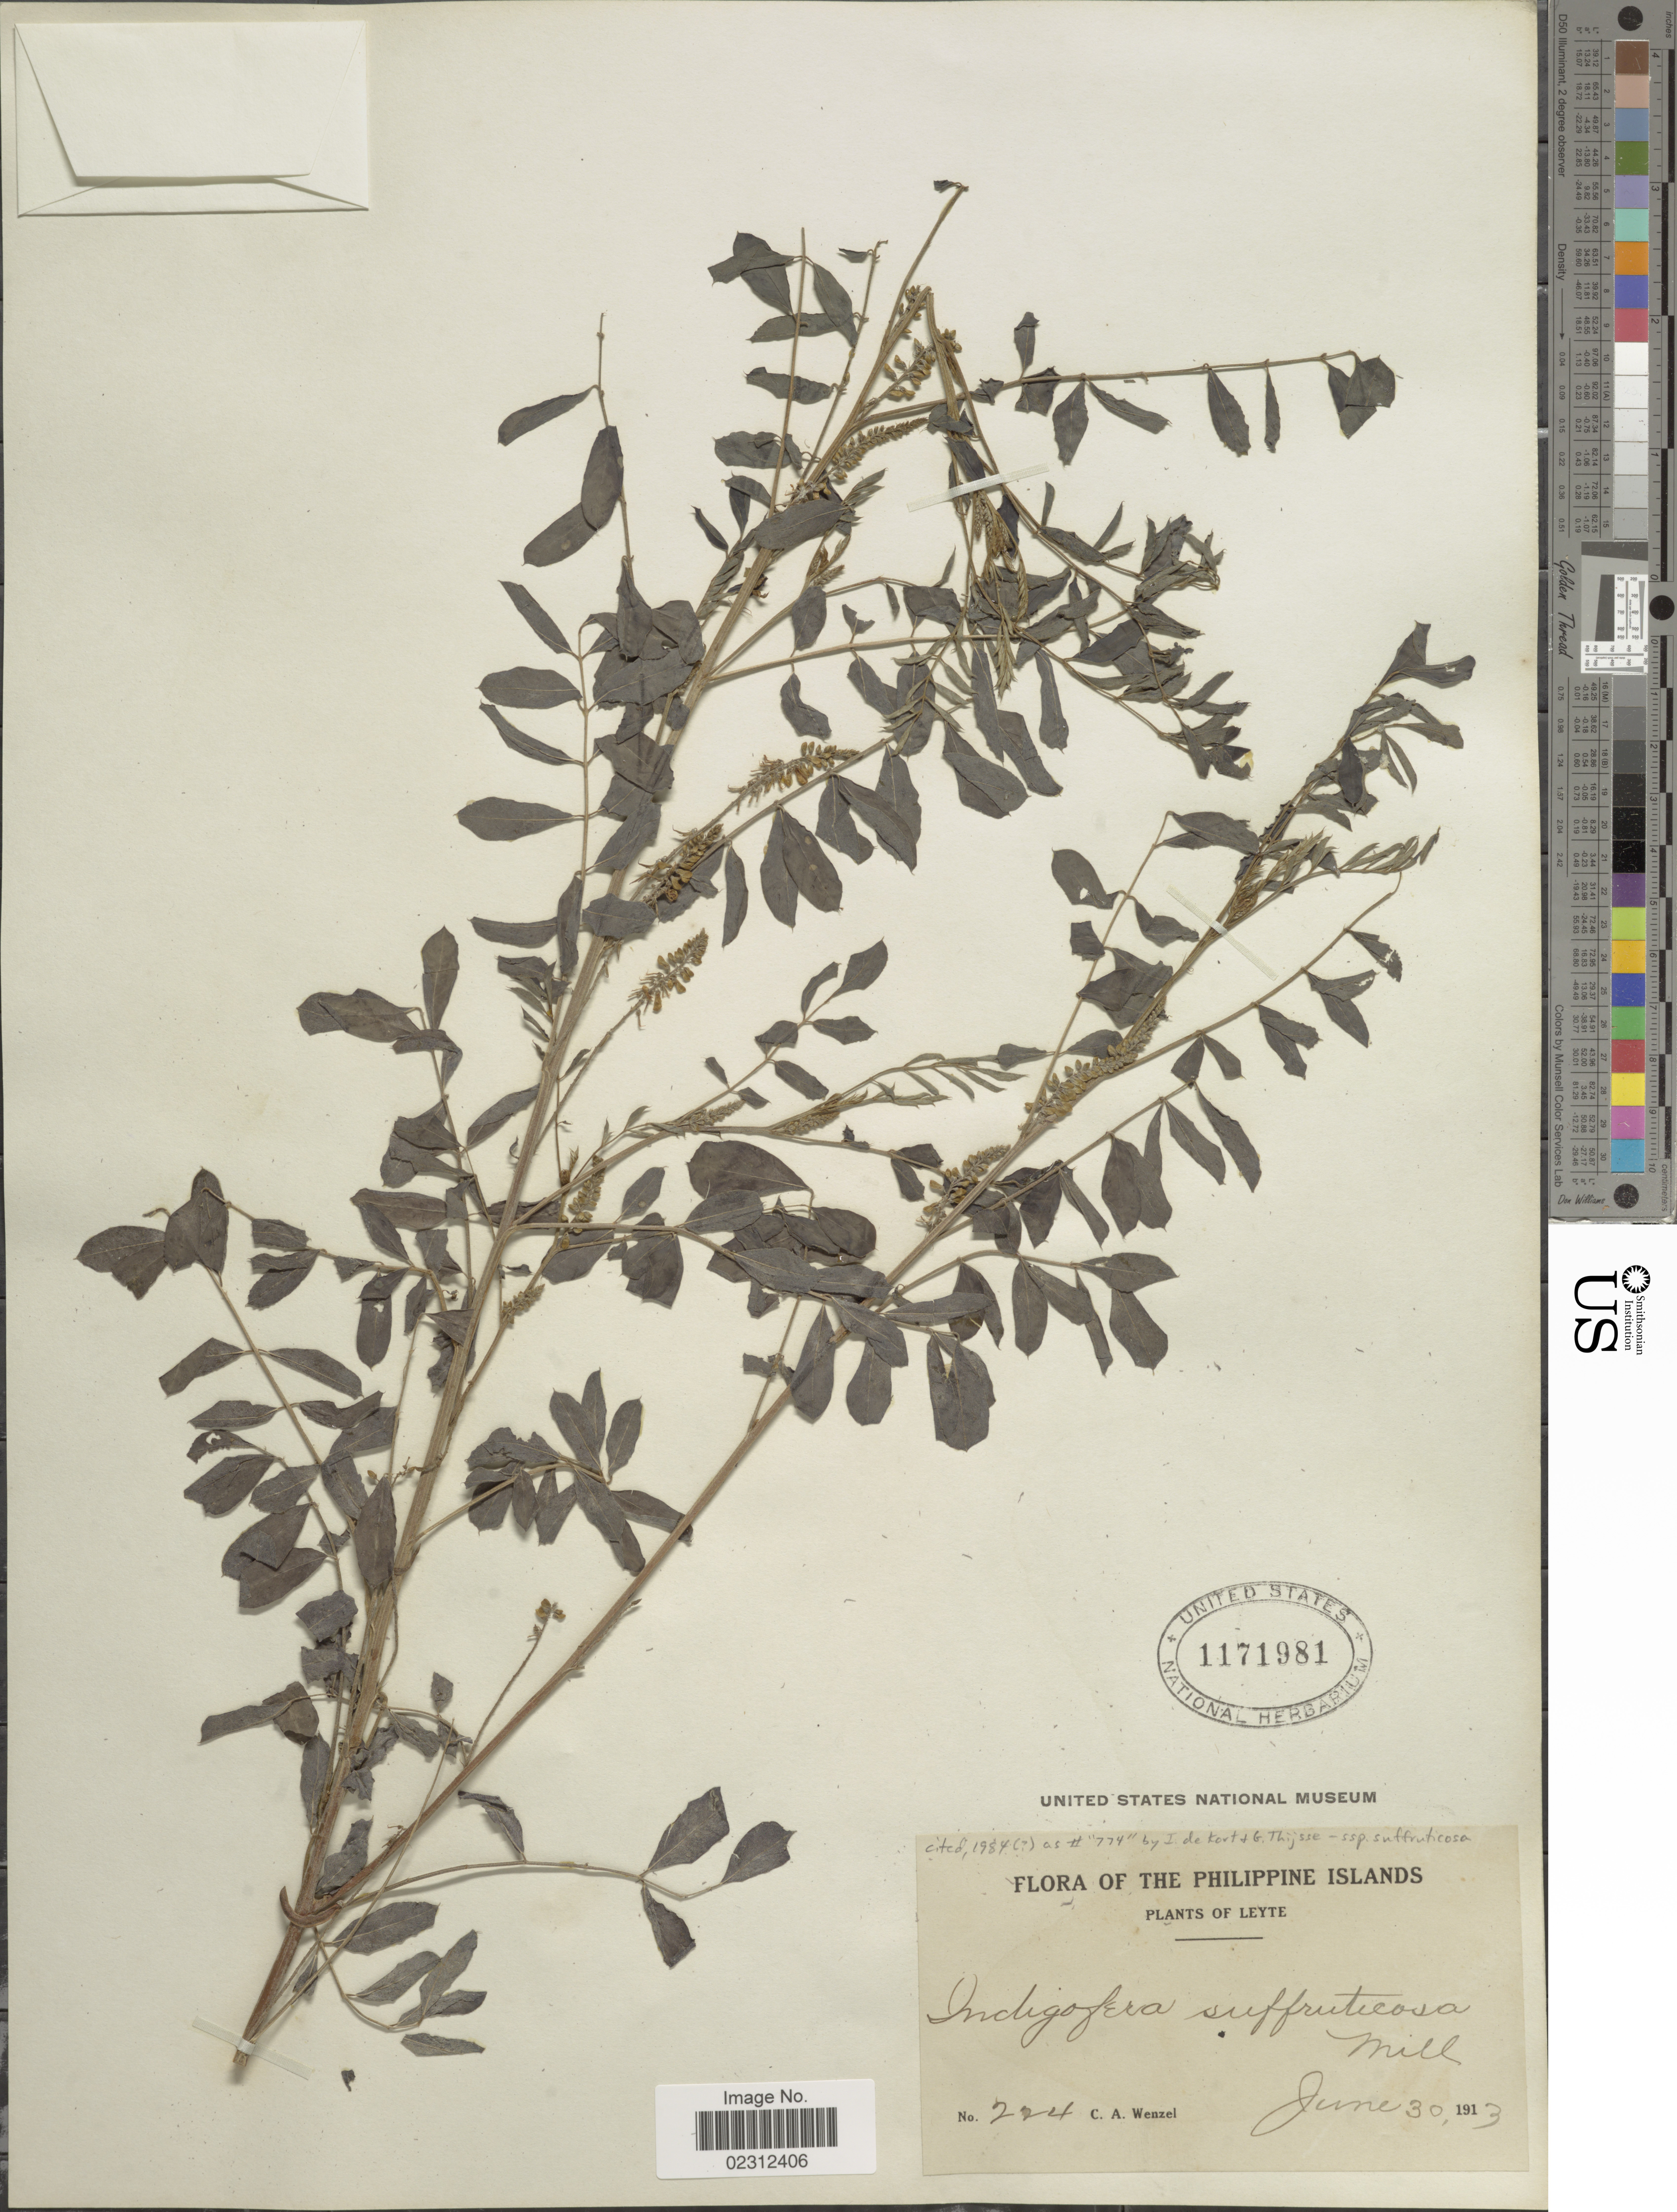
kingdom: Plantae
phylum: Tracheophyta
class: Magnoliopsida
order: Fabales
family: Fabaceae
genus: Indigofera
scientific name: Indigofera suffruticosa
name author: Mill.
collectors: C. Wenzel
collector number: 224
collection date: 1913-06-30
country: Philippines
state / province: Eastern Visayas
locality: Leyte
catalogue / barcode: US 1171981